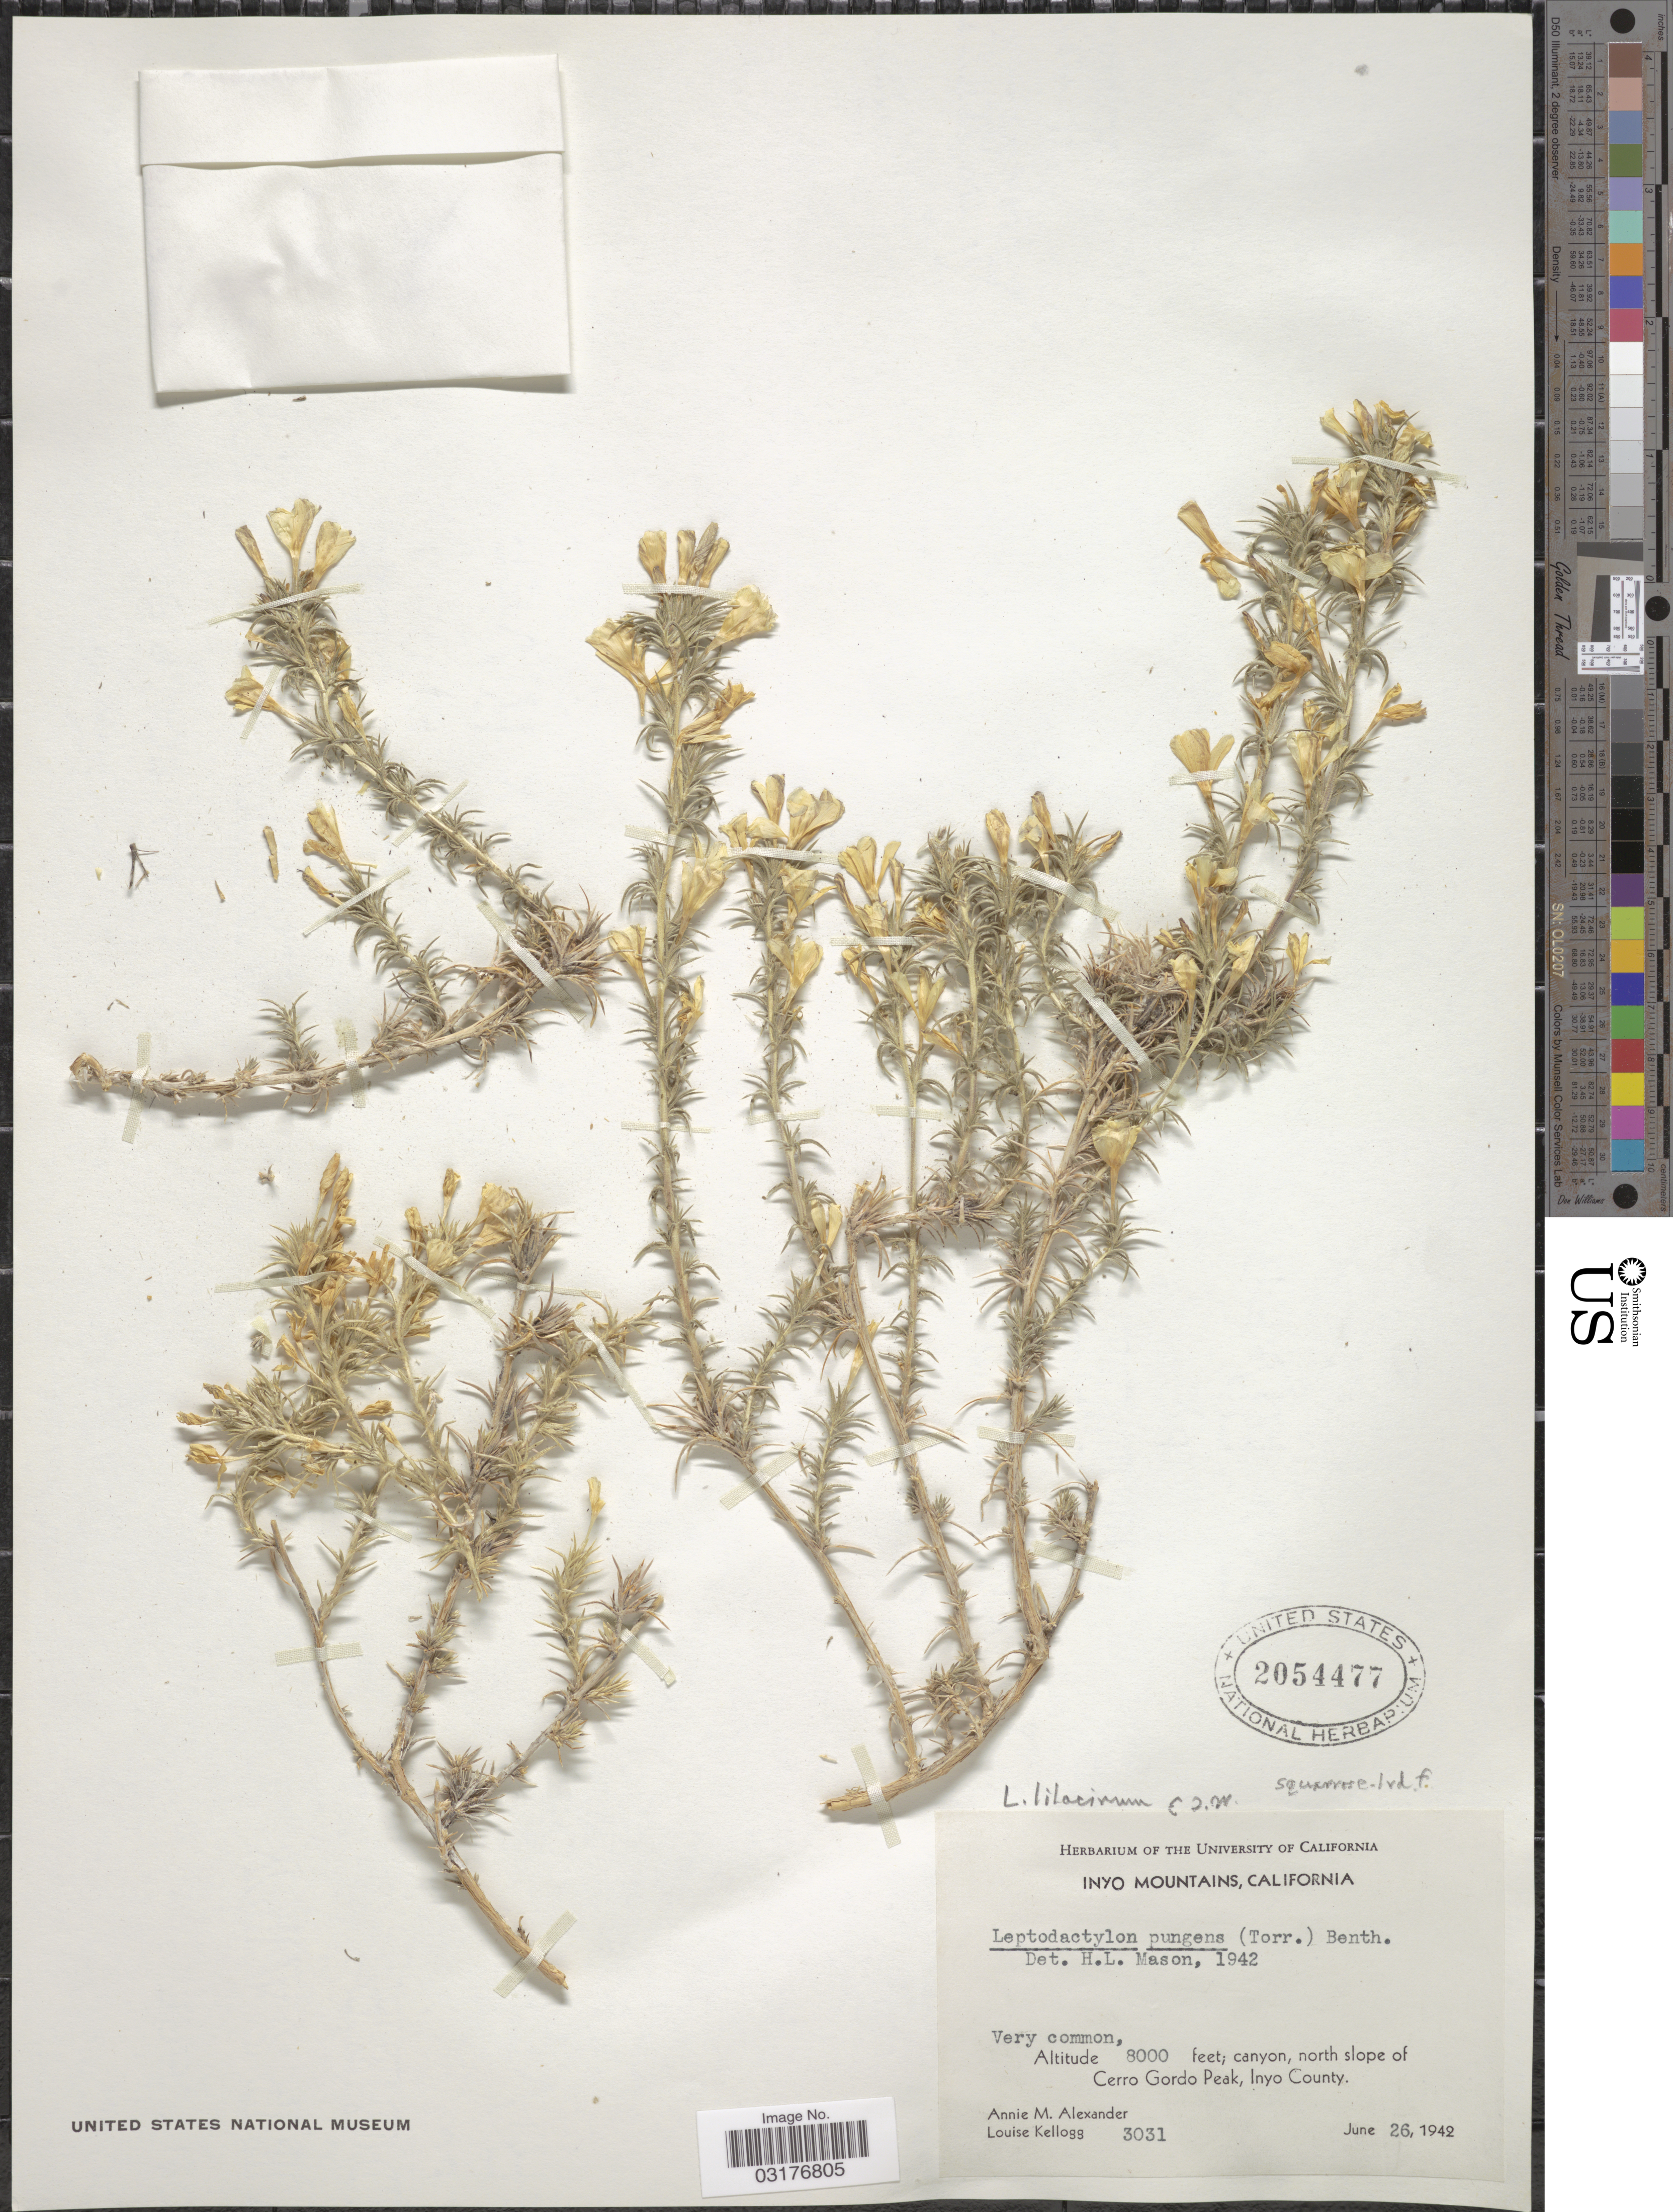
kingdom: Plantae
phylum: Tracheophyta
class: Magnoliopsida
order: Ericales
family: Polemoniaceae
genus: Linanthus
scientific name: Linanthus pungens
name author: (Torr.) J.M. Porter & L.A. Johnson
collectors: A. M. Alexander & L. Kellogg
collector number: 3031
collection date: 1942-06-26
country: United States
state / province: California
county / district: Inyo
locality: Inyo Mountains. Canyon, north slope of Cerro Gordo Peak, Inyo County.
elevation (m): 2438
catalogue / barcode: US 2054477